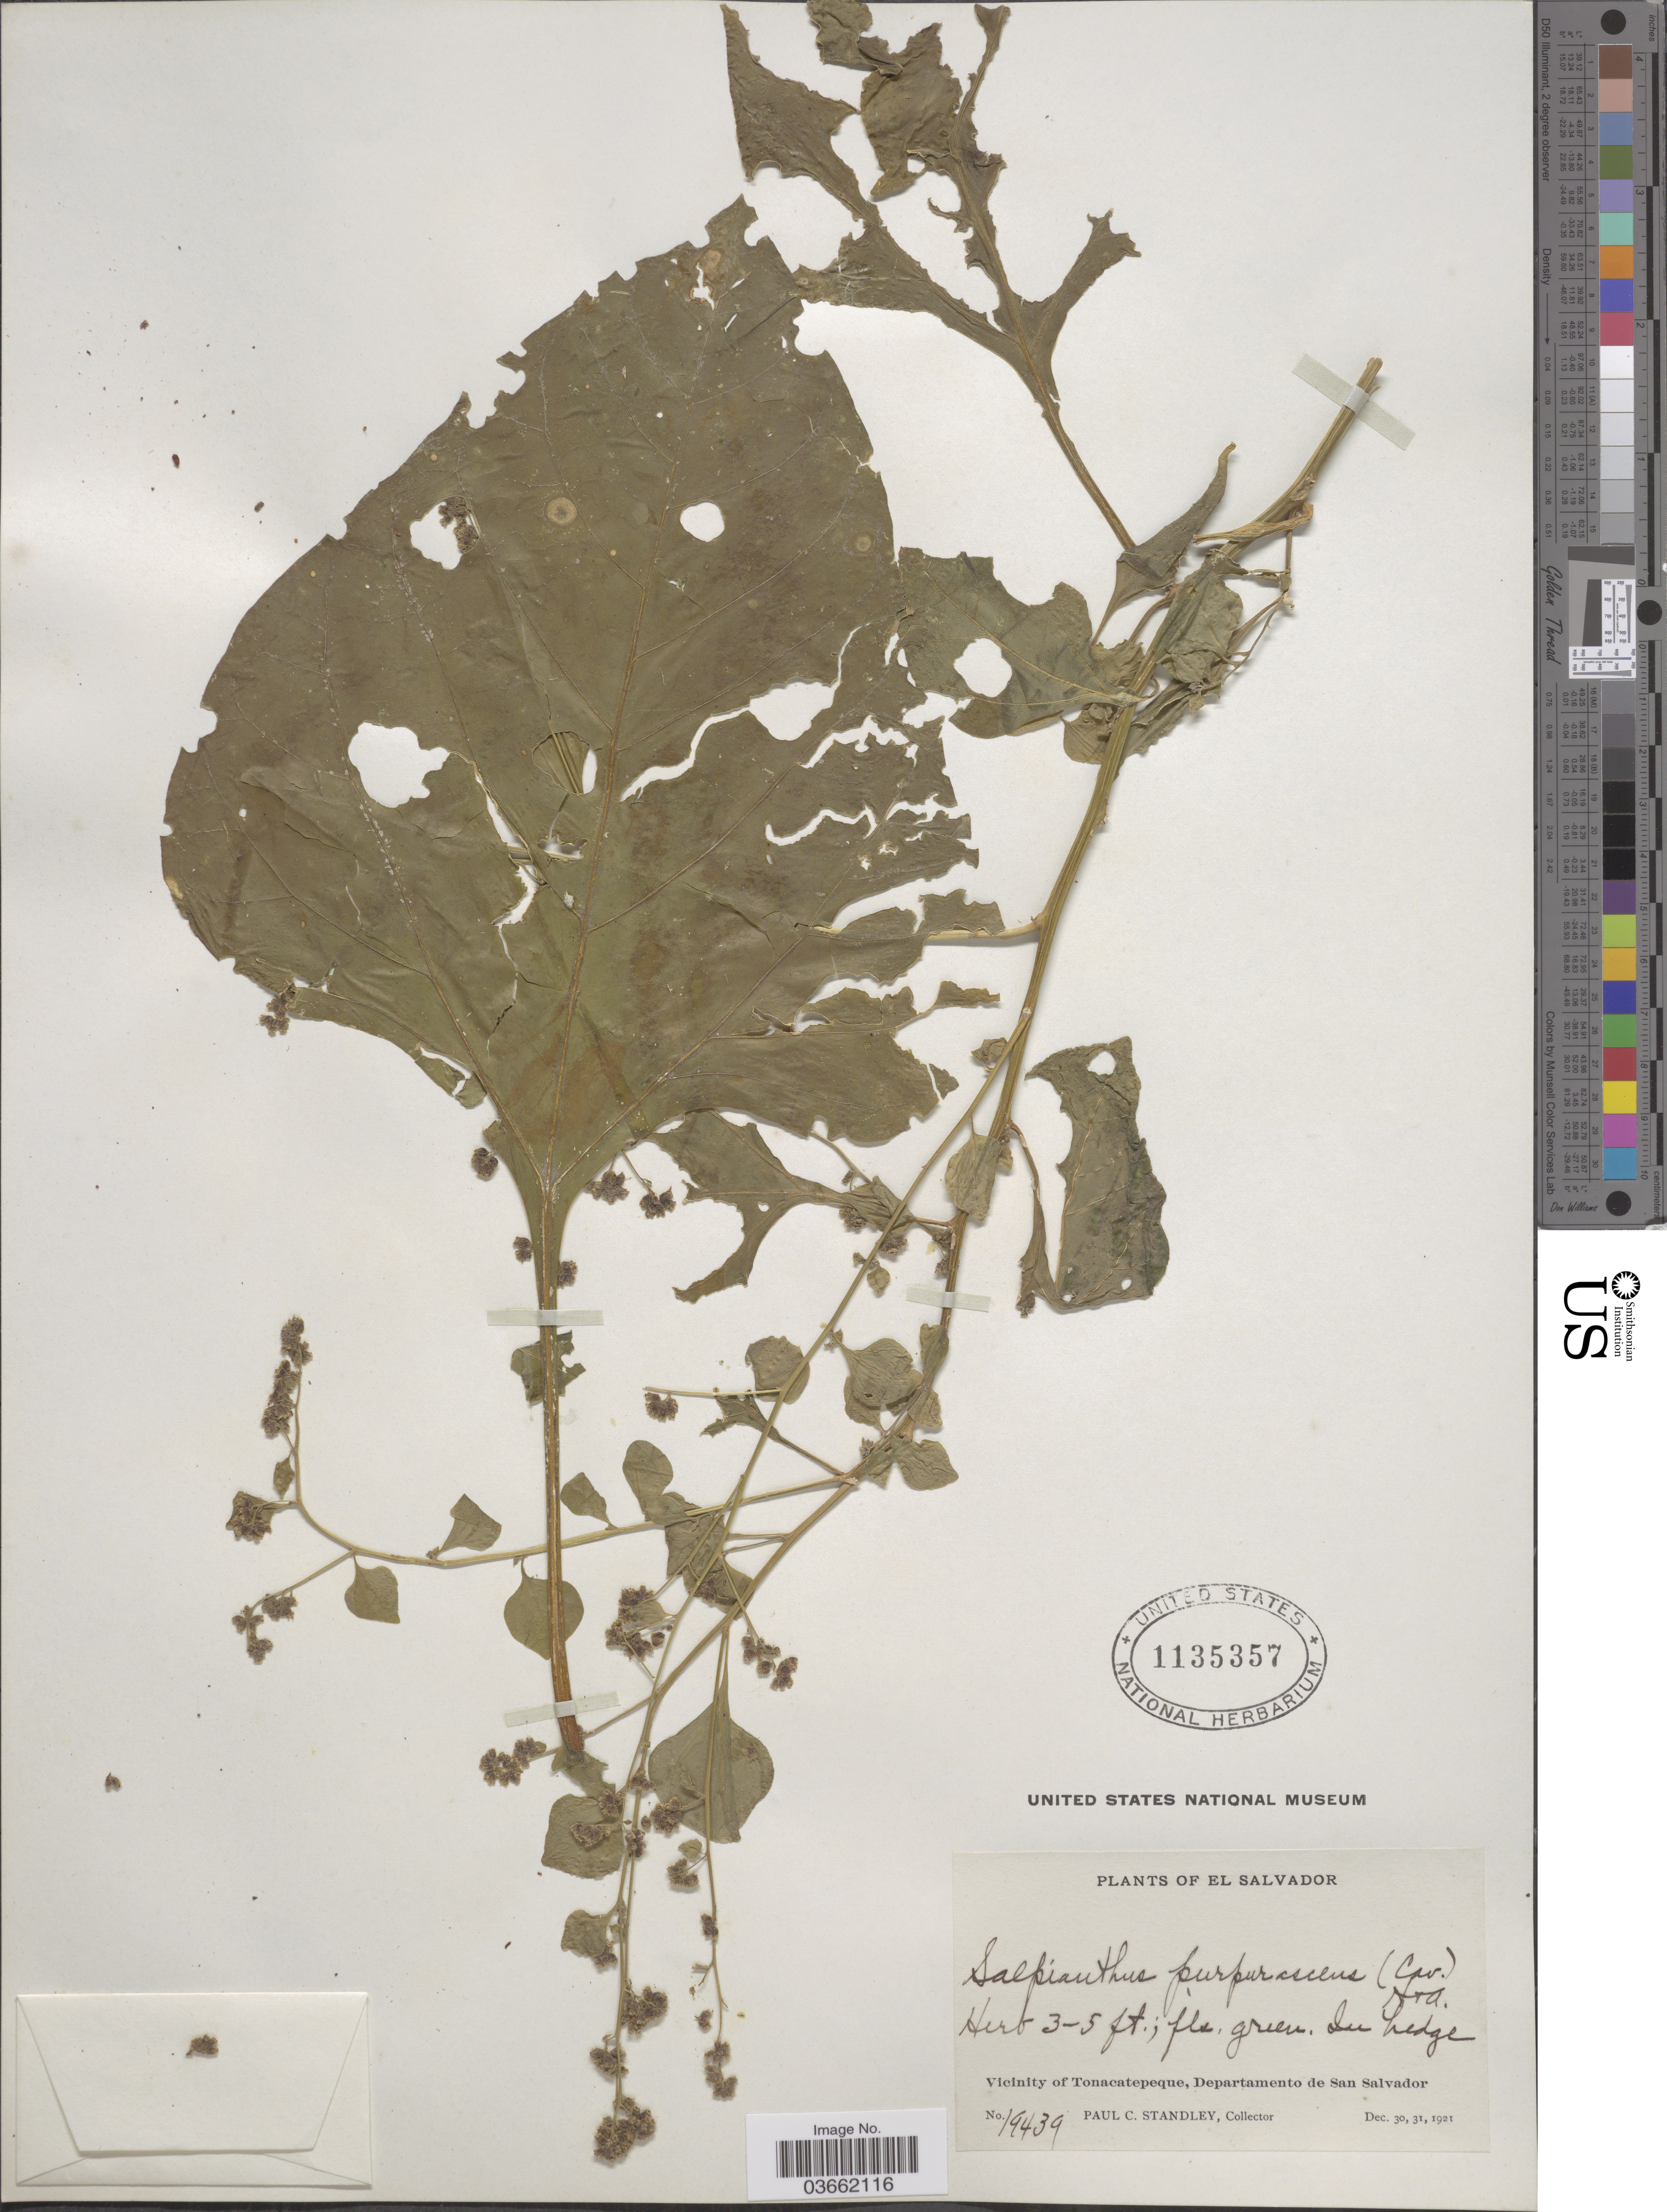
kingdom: Plantae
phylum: Tracheophyta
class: Magnoliopsida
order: Caryophyllales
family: Nyctaginaceae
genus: Salpianthus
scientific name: Salpianthus purpurascens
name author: (Cav. ex Lag.) Hook. & Arn.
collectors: P. C. Standley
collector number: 19439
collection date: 1921-12-30/1921-12-31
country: El Salvador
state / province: San Salvador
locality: Vicinity of Tonacatepeque, Departamento de San Salvador.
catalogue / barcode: US 1135357